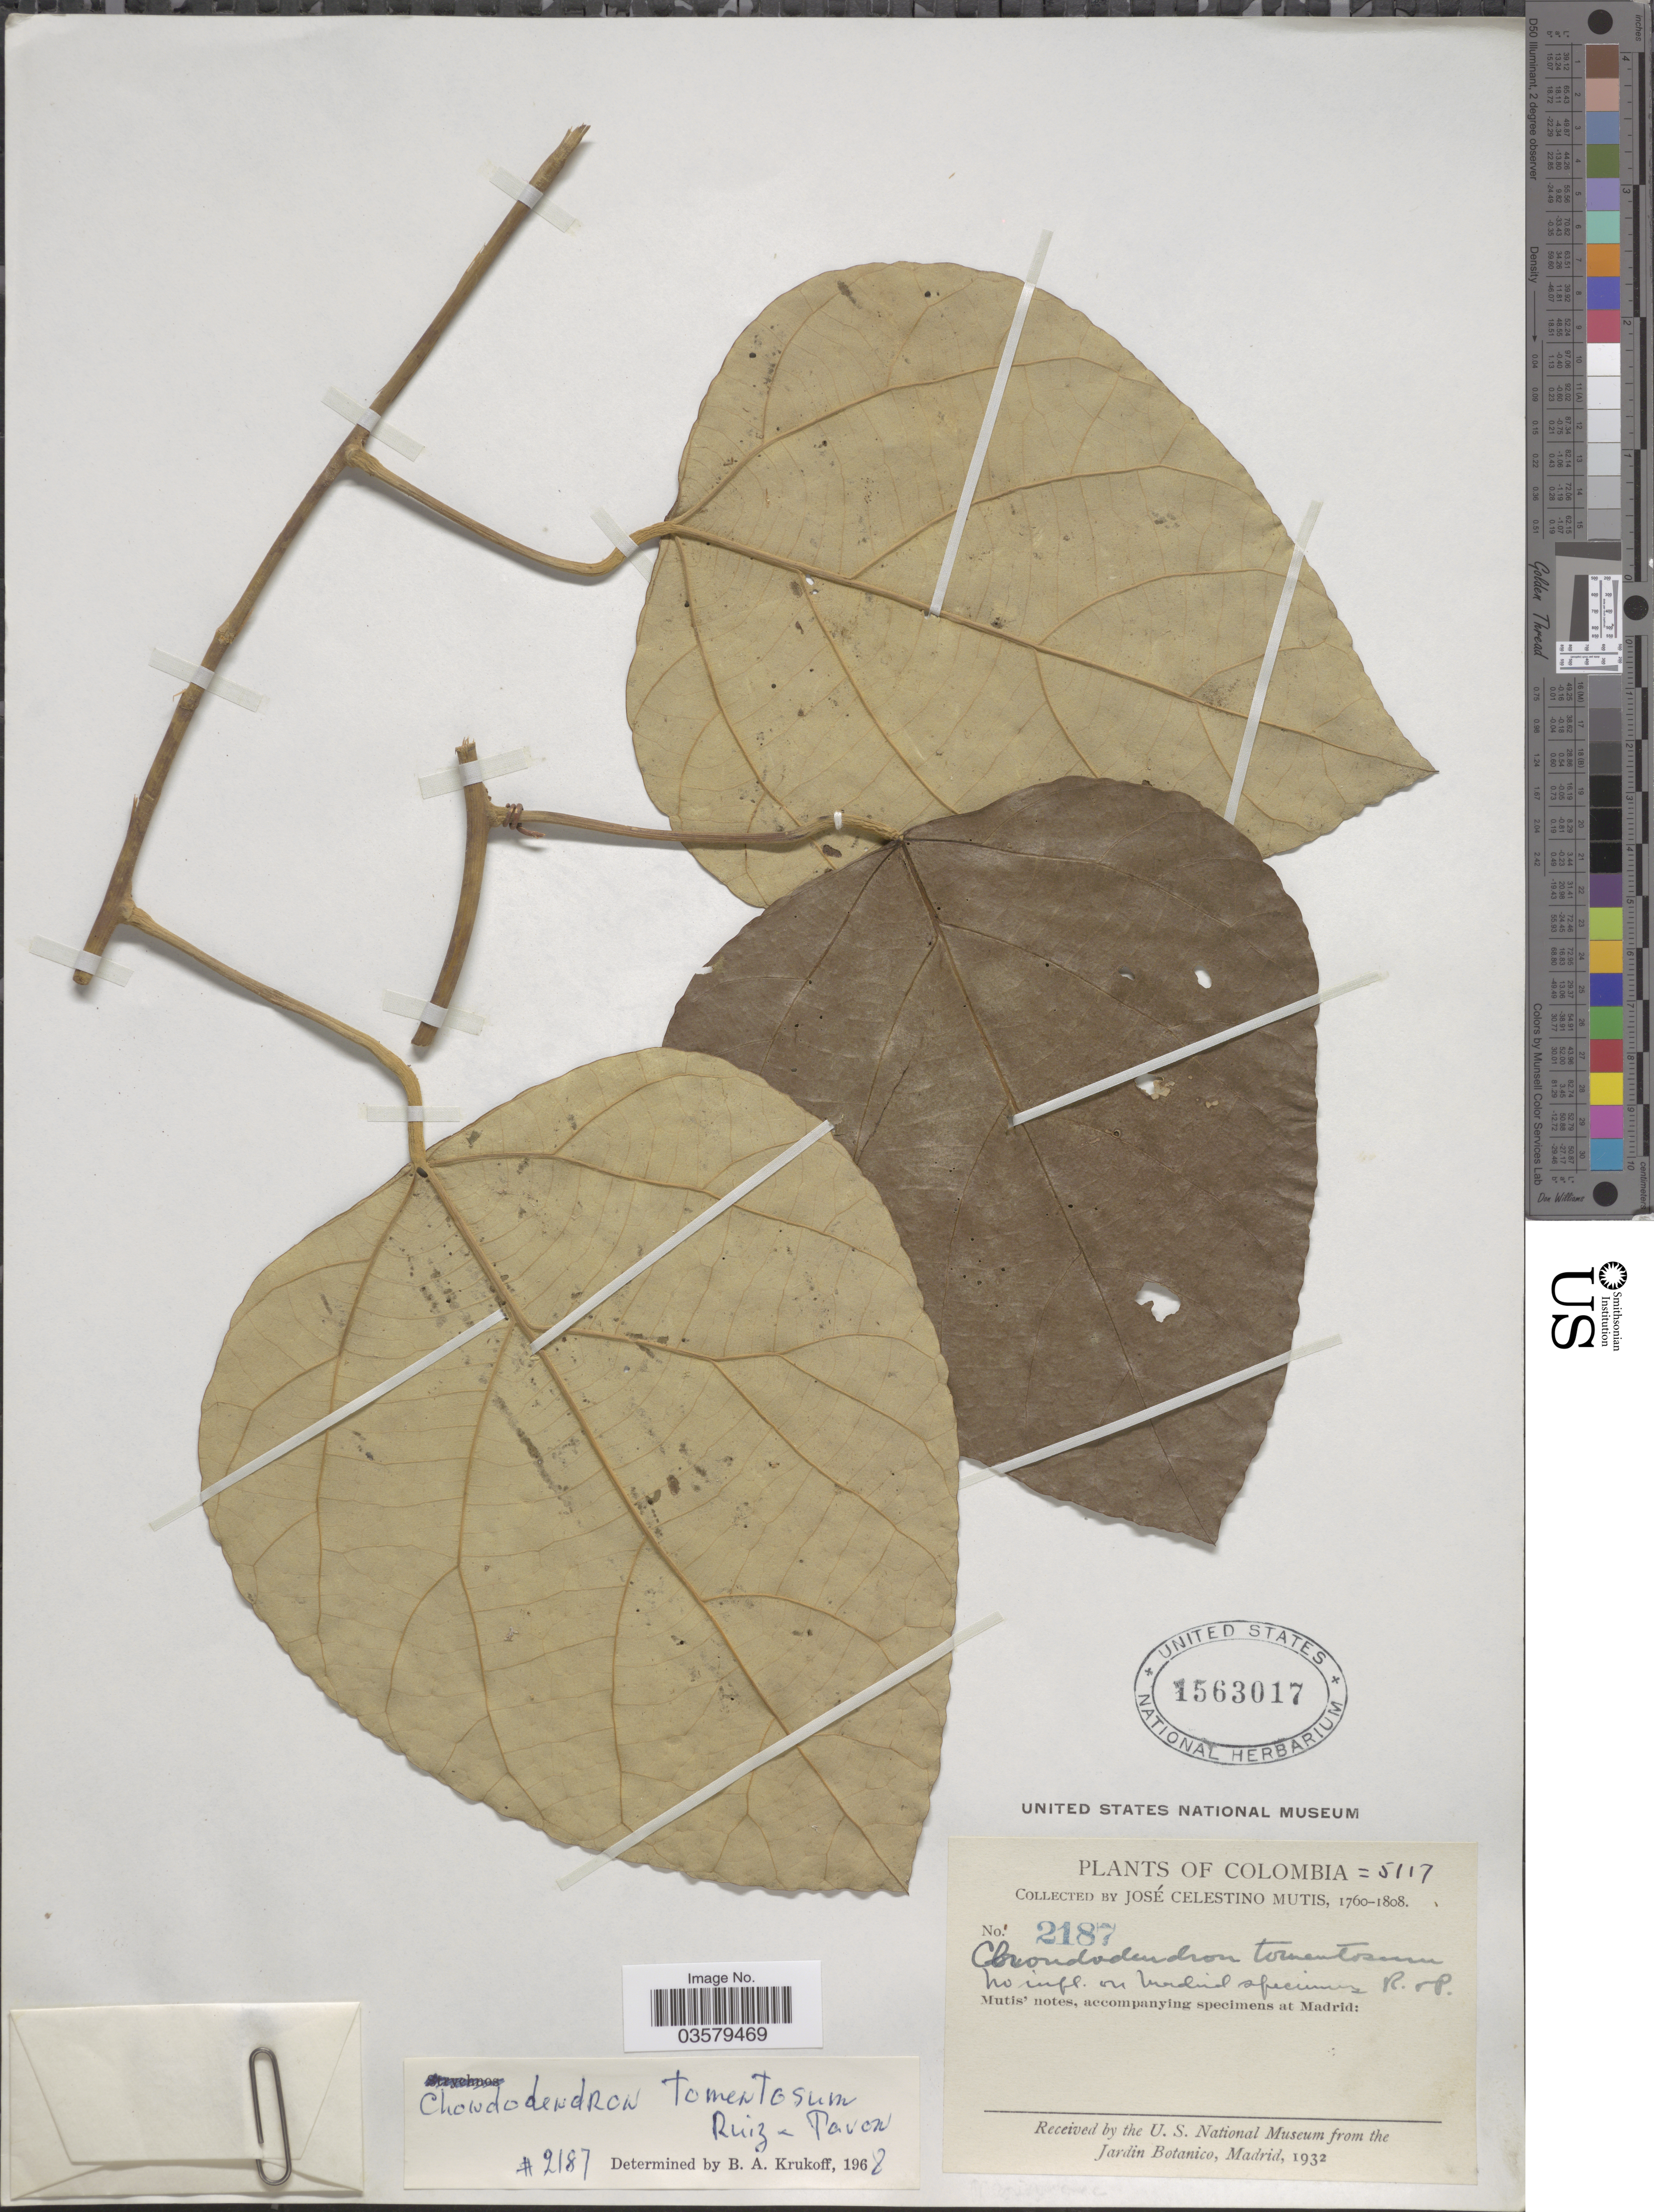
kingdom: Plantae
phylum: Tracheophyta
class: Magnoliopsida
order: Ranunculales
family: Menispermaceae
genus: Chondrodendron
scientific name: Chondrodendron tomentosum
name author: Ruiz & Pav.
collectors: J. C. B. Mutis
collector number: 2187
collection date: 1760/1808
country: Colombia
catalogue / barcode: US 1563017